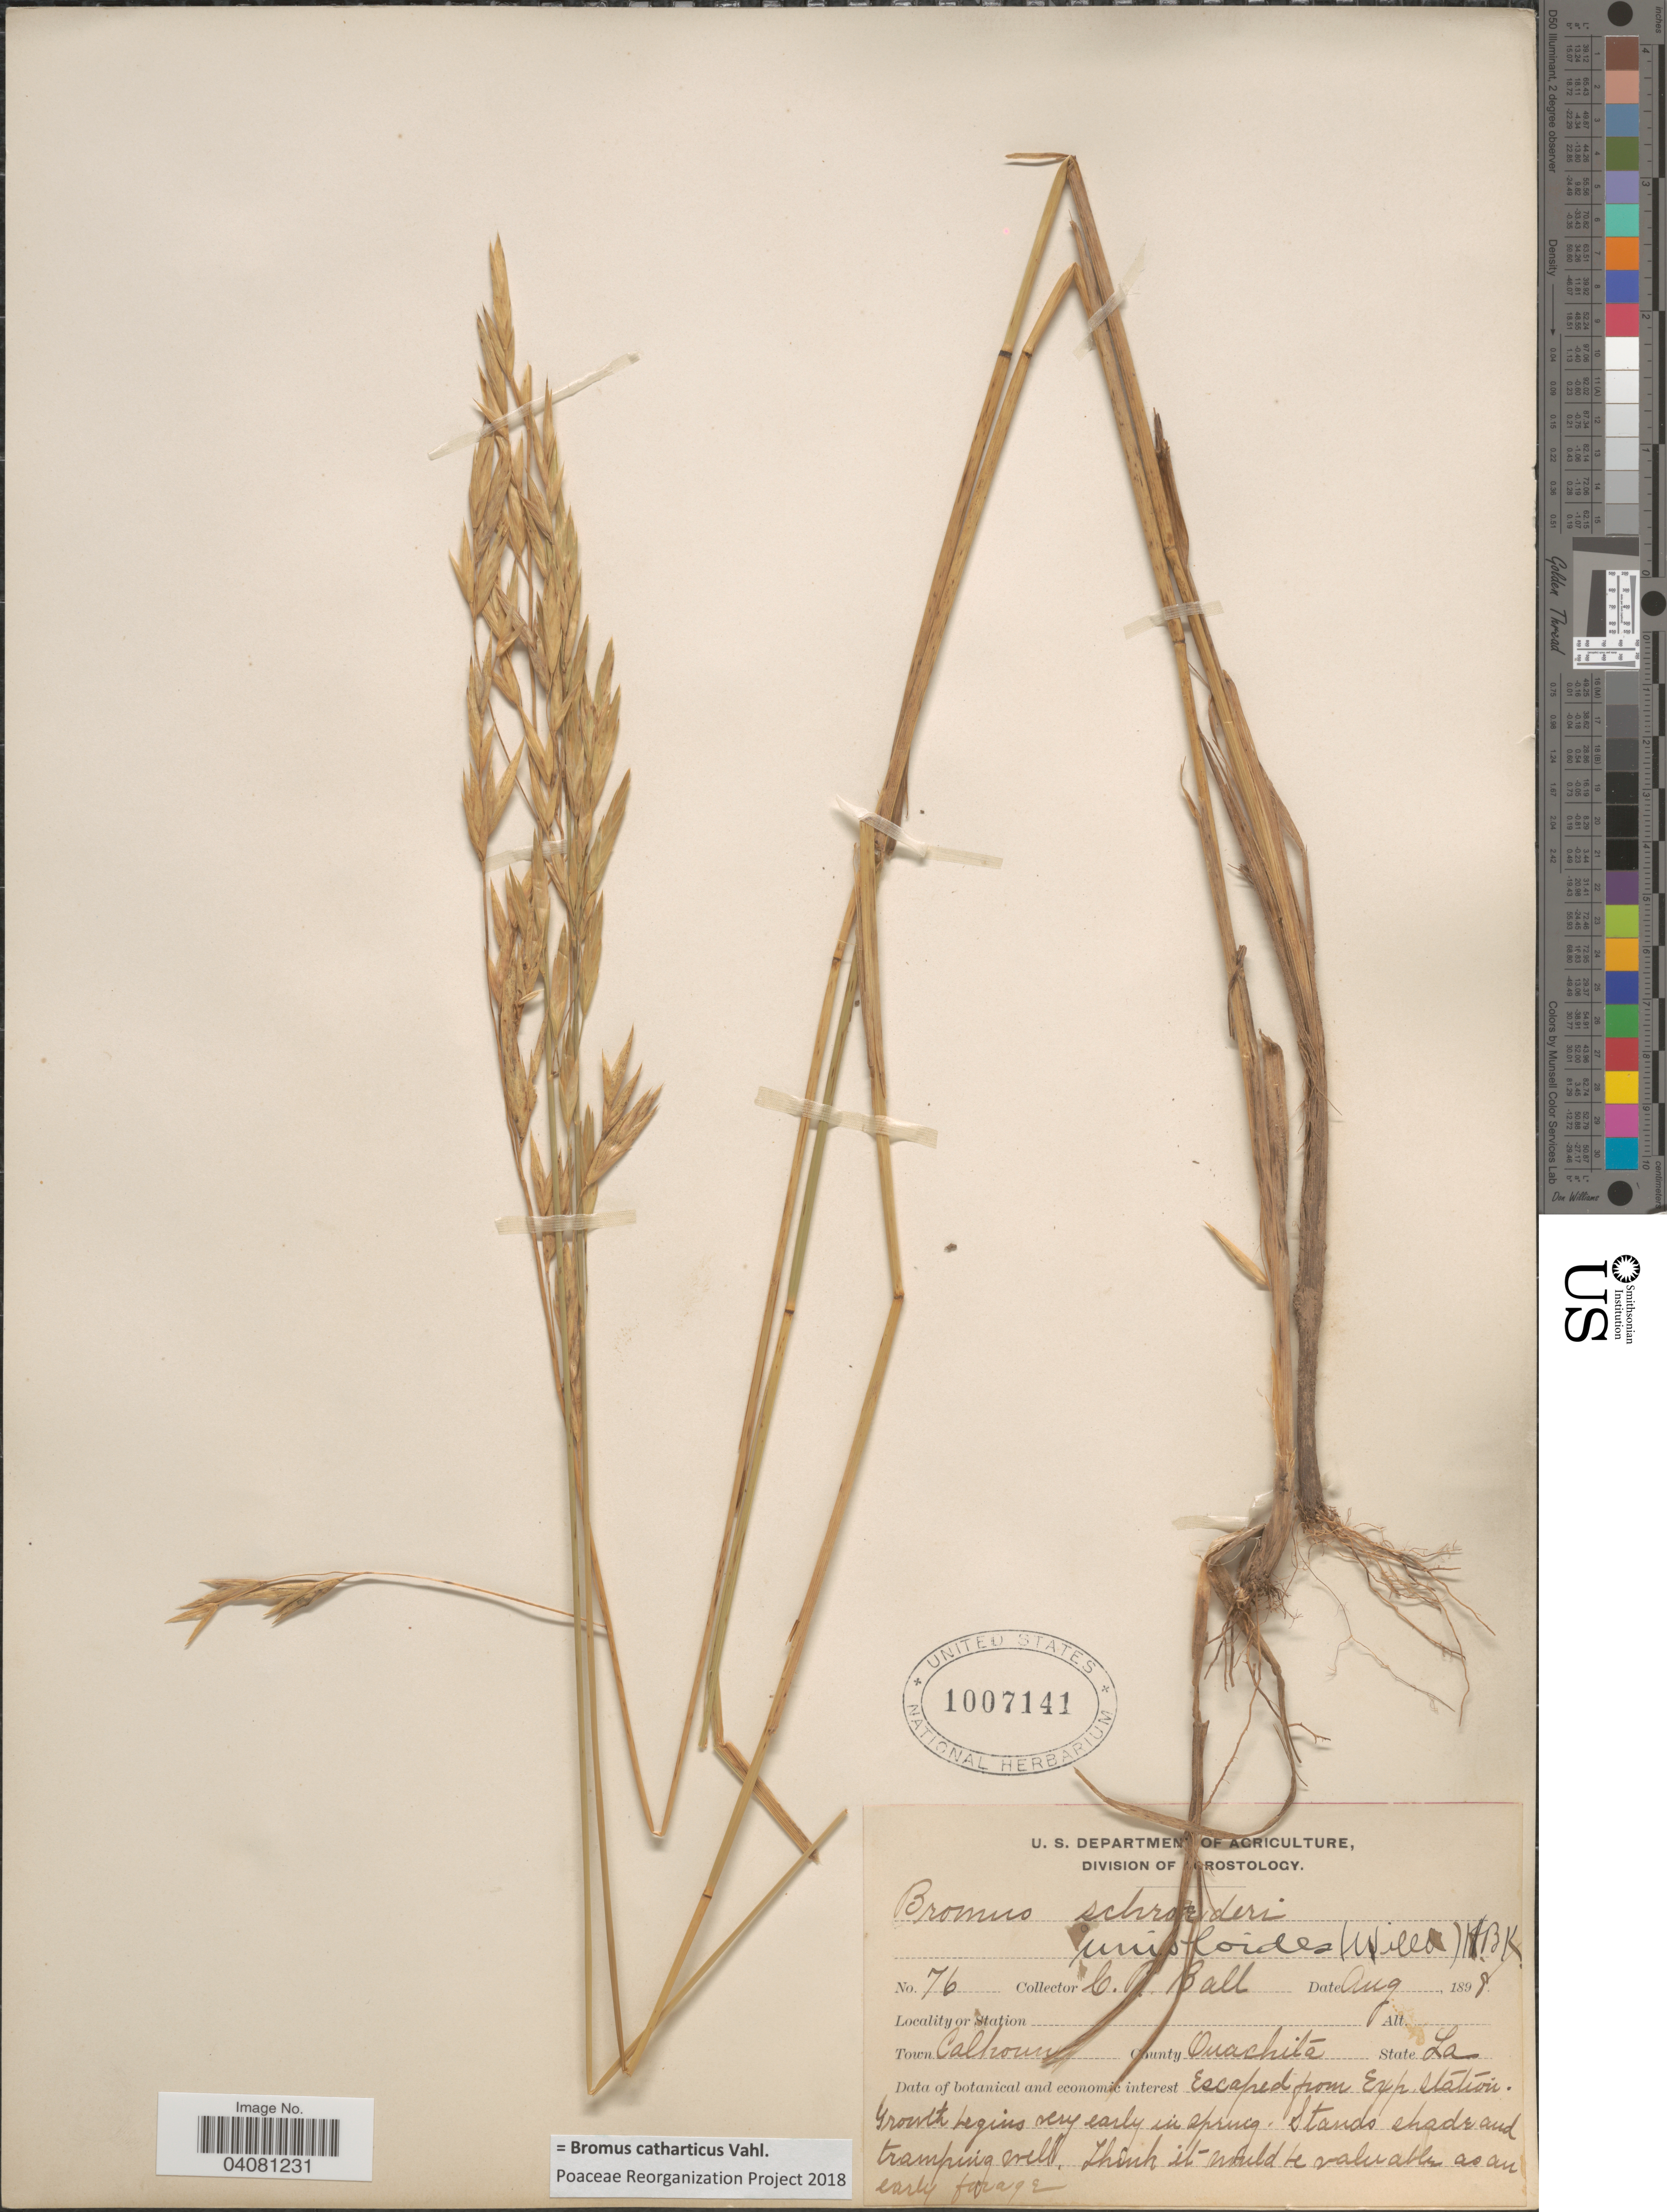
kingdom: Plantae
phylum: Tracheophyta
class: Liliopsida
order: Poales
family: Poaceae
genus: Bromus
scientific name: Bromus catharticus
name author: Vahl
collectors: C. R. Ball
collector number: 76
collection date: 1898-08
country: United States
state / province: Louisiana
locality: Town Calhoun. County Ouachita.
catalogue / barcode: US 1007141